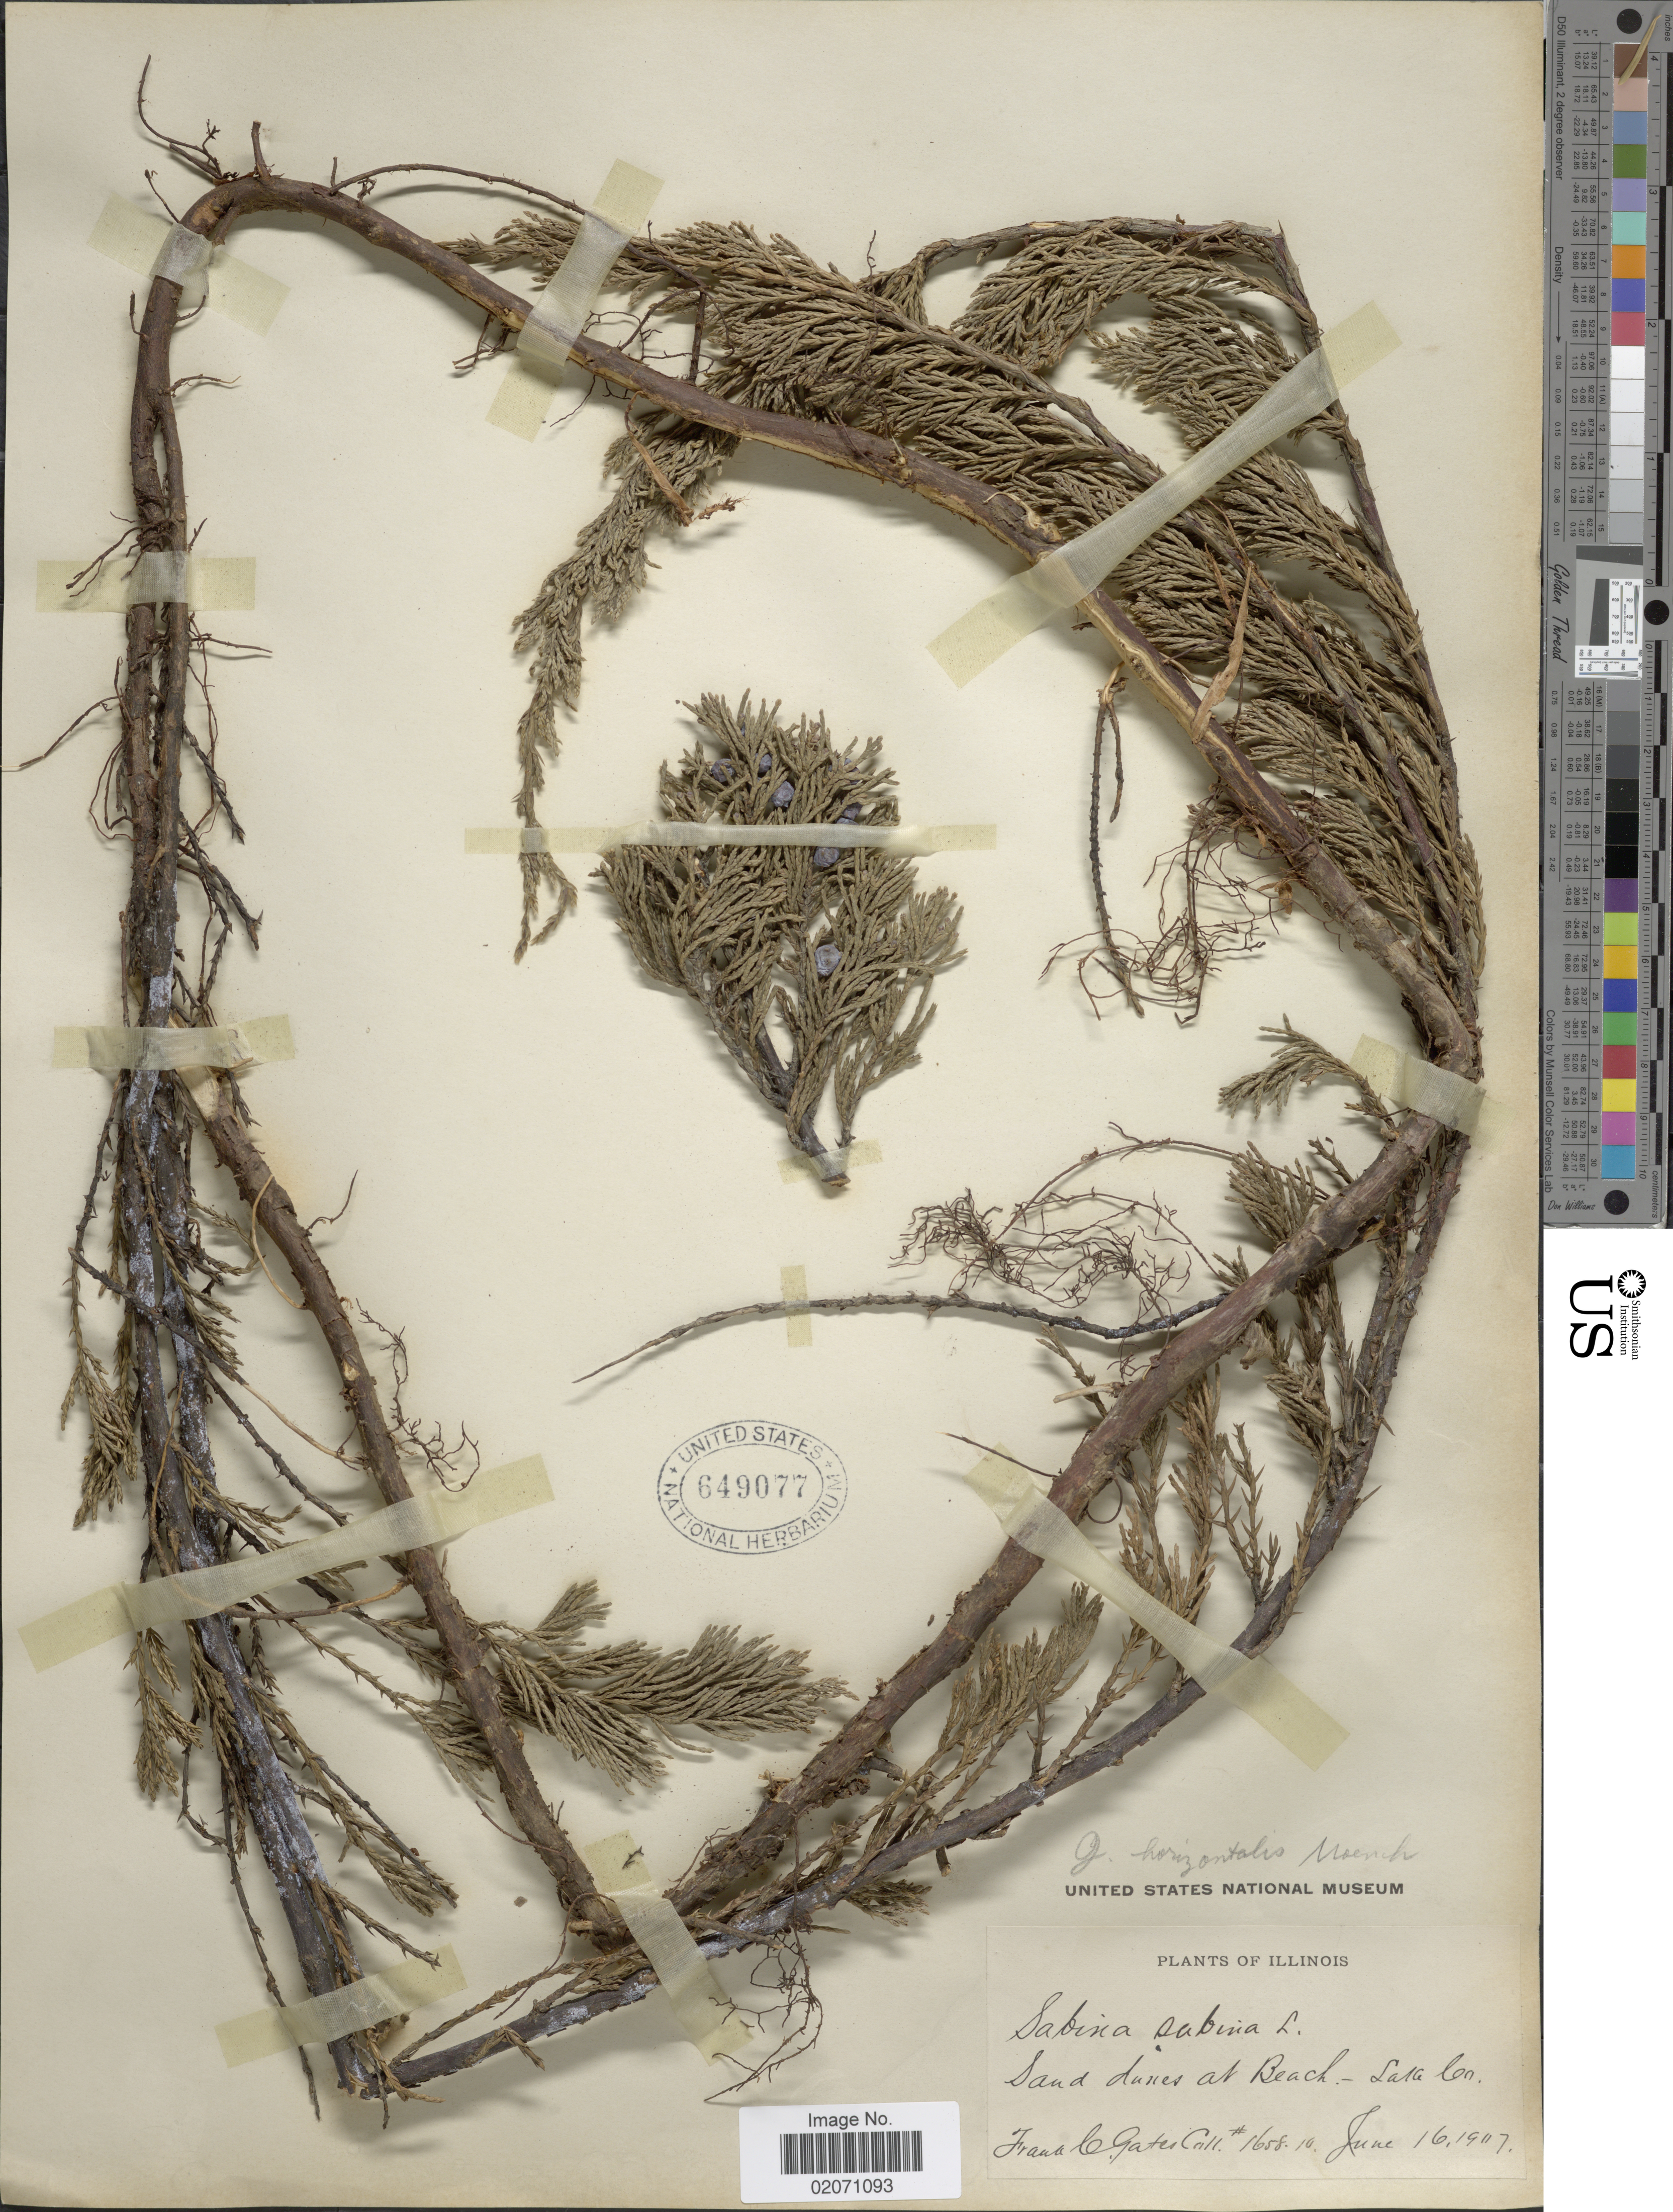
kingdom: Plantae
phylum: Tracheophyta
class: Pinopsida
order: Pinales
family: Cupressaceae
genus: Juniperus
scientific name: Juniperus horizontalis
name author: Moench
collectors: F. C. Gates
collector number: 165810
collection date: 1907-06-16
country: United States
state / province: Illinois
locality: Sand dunes at Beach, Lake Co.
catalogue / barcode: US 649077